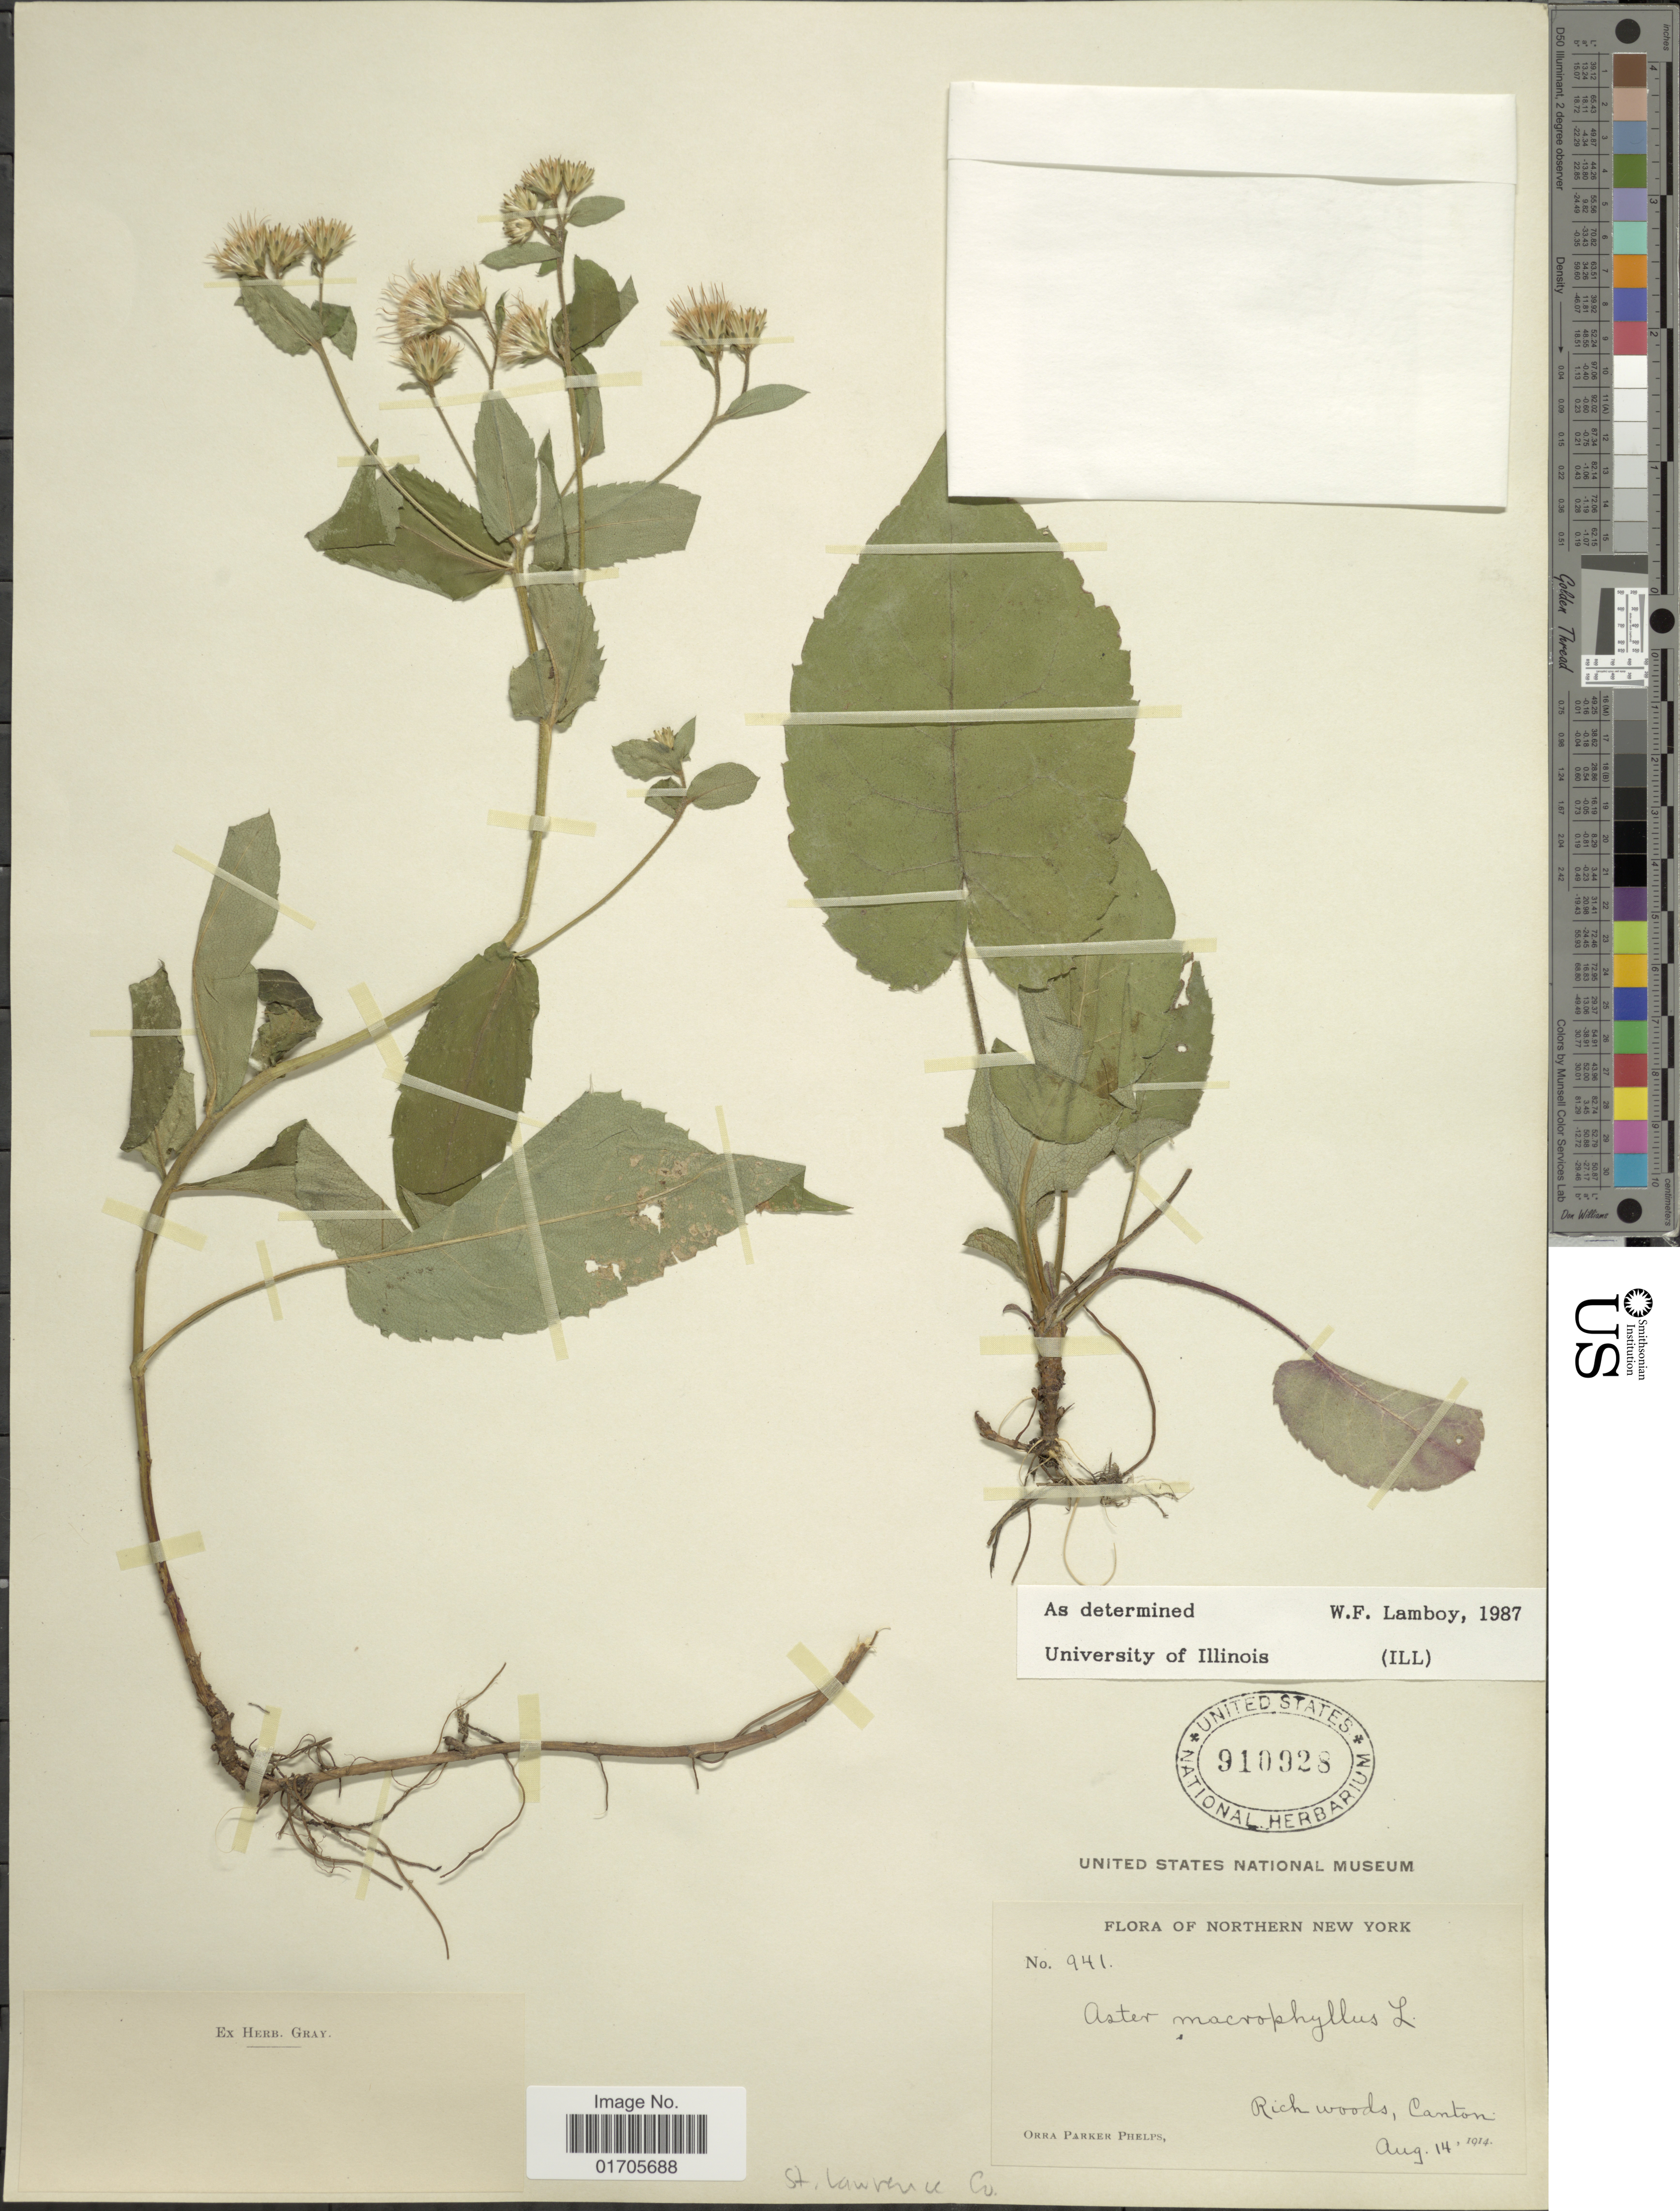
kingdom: Plantae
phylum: Tracheophyta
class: Magnoliopsida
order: Asterales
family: Asteraceae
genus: Eurybia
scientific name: Eurybia macrophylla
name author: (L.) Cass.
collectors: O. P. Phelps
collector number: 941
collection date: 1914-08-14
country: United States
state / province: New York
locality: Northern New York. Rich woods, Canton.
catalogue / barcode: US 910928